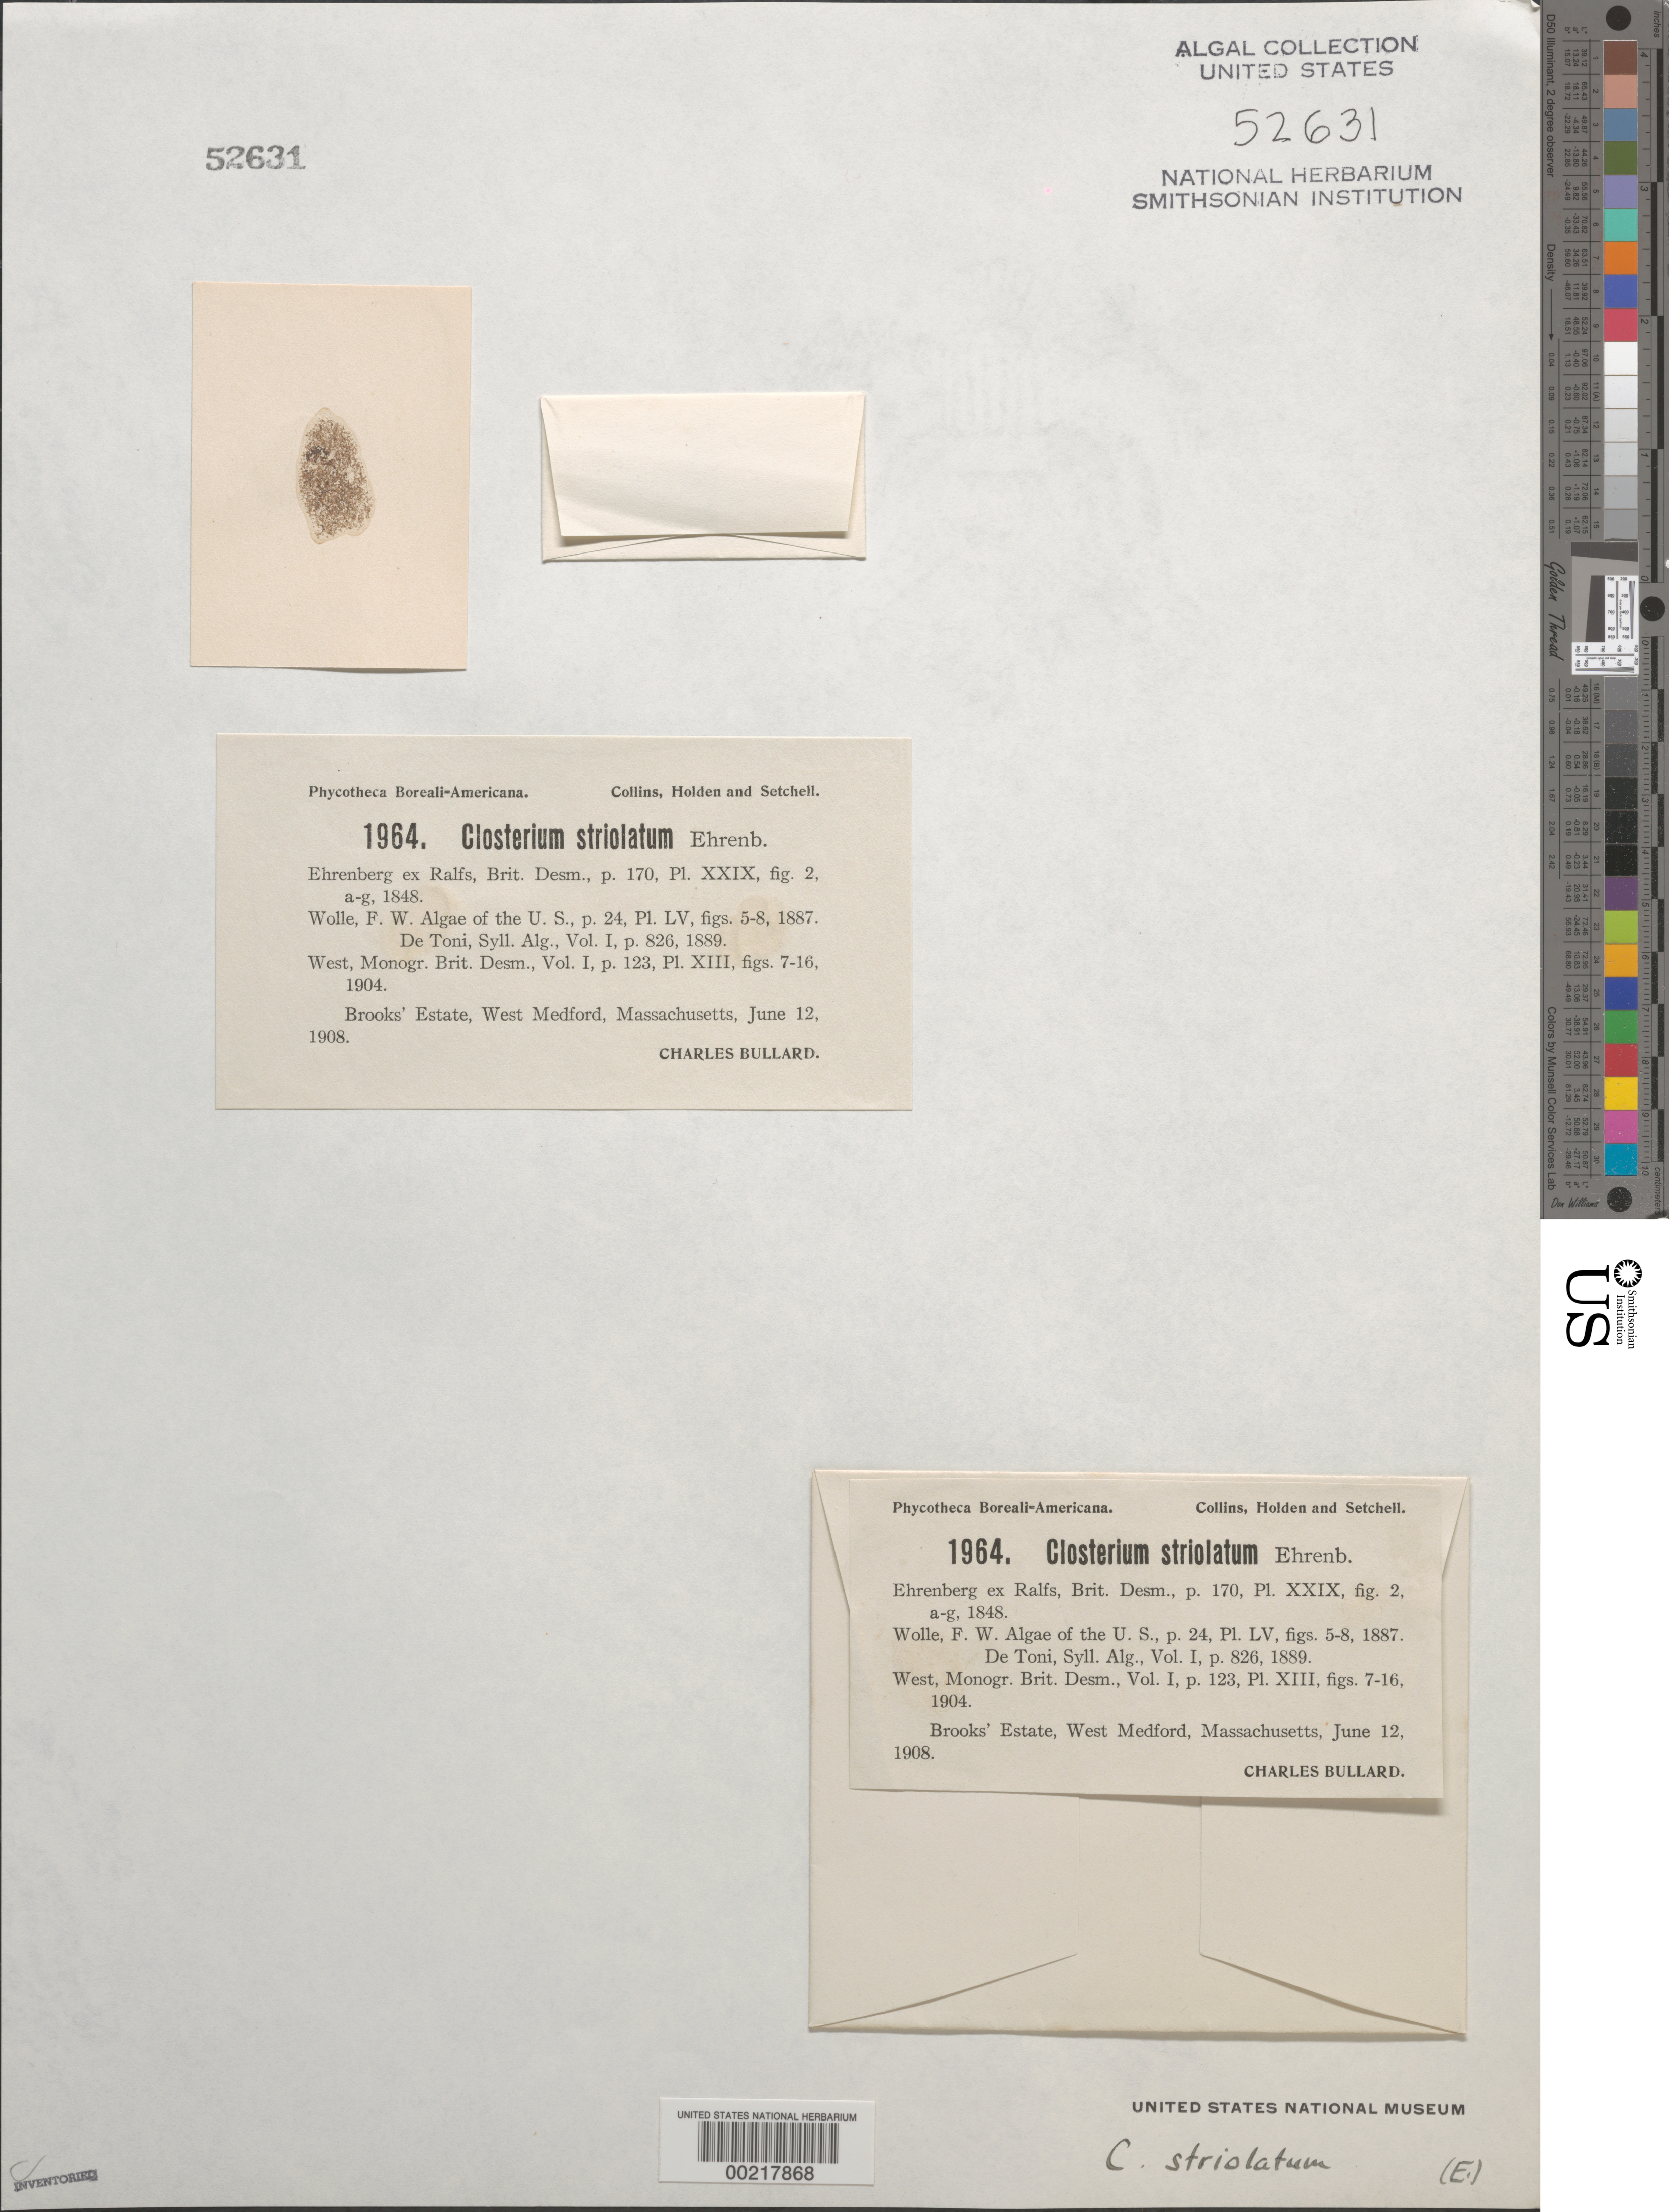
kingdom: Plantae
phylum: Charophyta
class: Zygnematophyceae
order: Zygnematales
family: Closteriaceae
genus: Closterium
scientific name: Closterium striolatum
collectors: C. Bullard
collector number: PB-A 1964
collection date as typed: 12 Jun 1908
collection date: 1908-06-12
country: United States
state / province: Massachusetts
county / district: Middlesex County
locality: West Medford, Brooks' Estate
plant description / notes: Collins, Holden & Setchell, Phycotheca Boreali-Americana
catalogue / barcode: US 52631